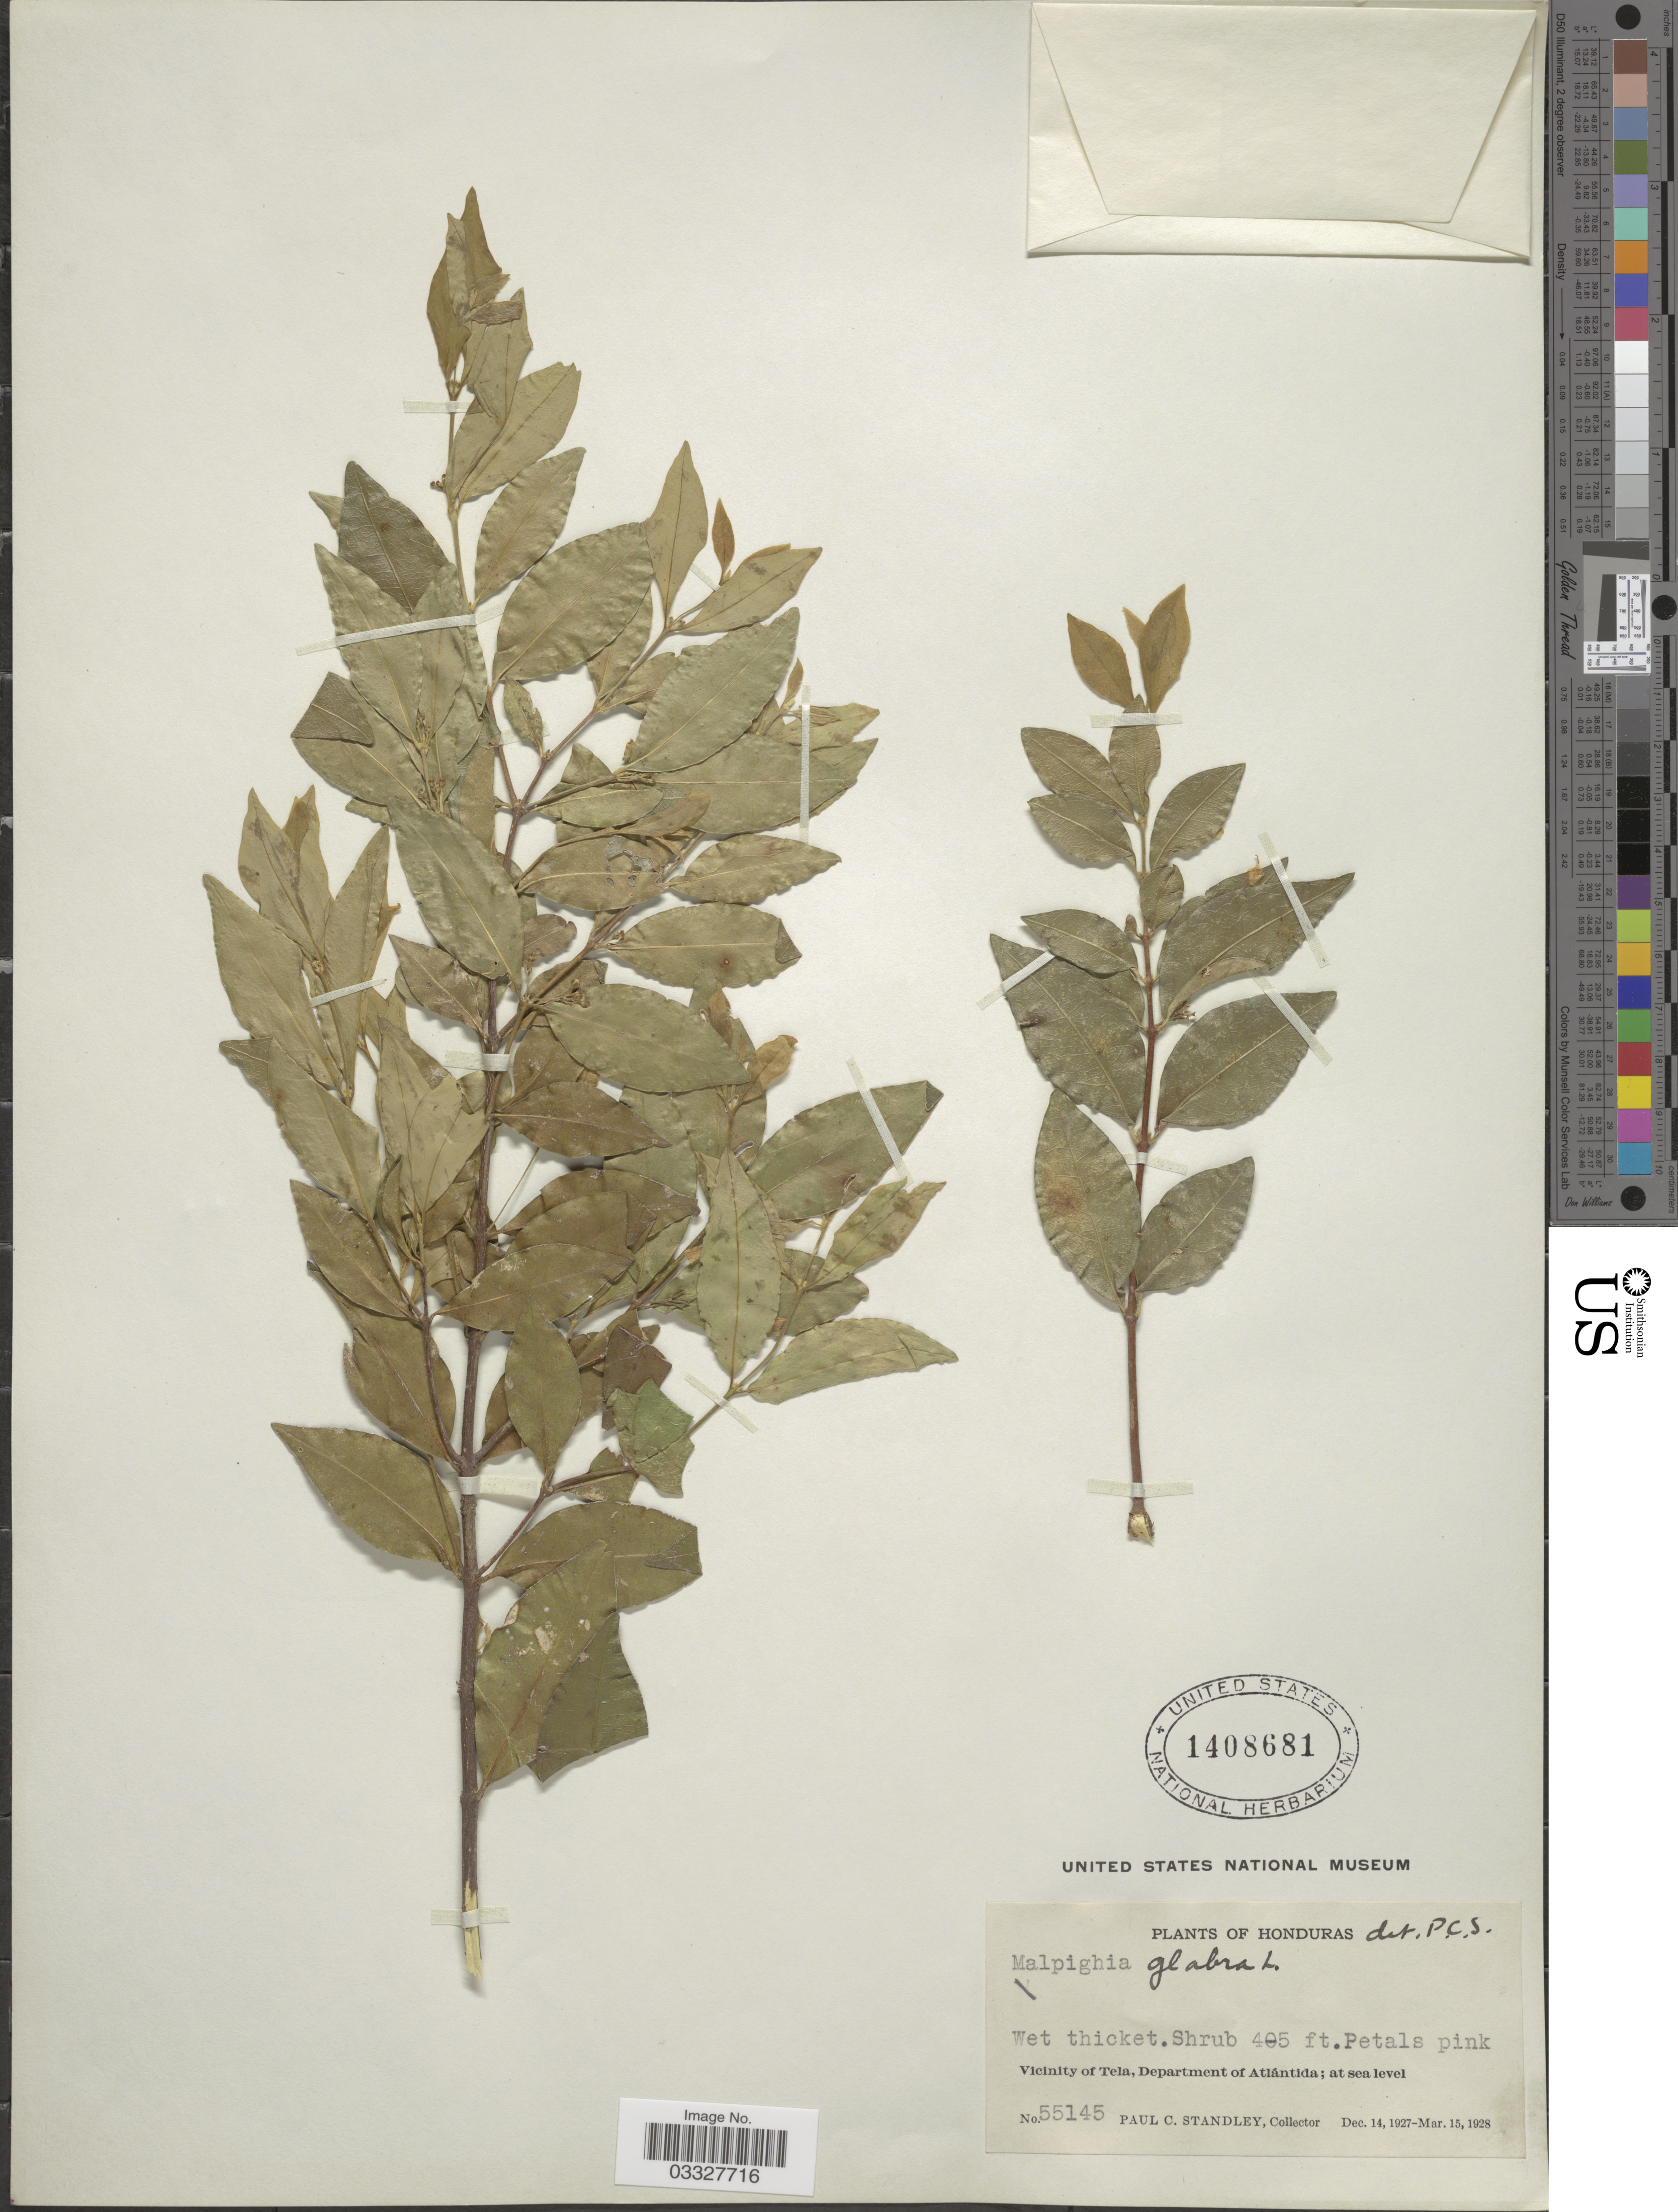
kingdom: Plantae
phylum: Tracheophyta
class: Magnoliopsida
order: Malpighiales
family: Malpighiaceae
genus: Malpighia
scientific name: Malpighia glabra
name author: L.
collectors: P. C. Standley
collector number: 55145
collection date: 1927-12-14/1928-03-15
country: Honduras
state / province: Atlántida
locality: Vicinity of Tela, Department of Atlántida.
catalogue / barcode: US 1408681